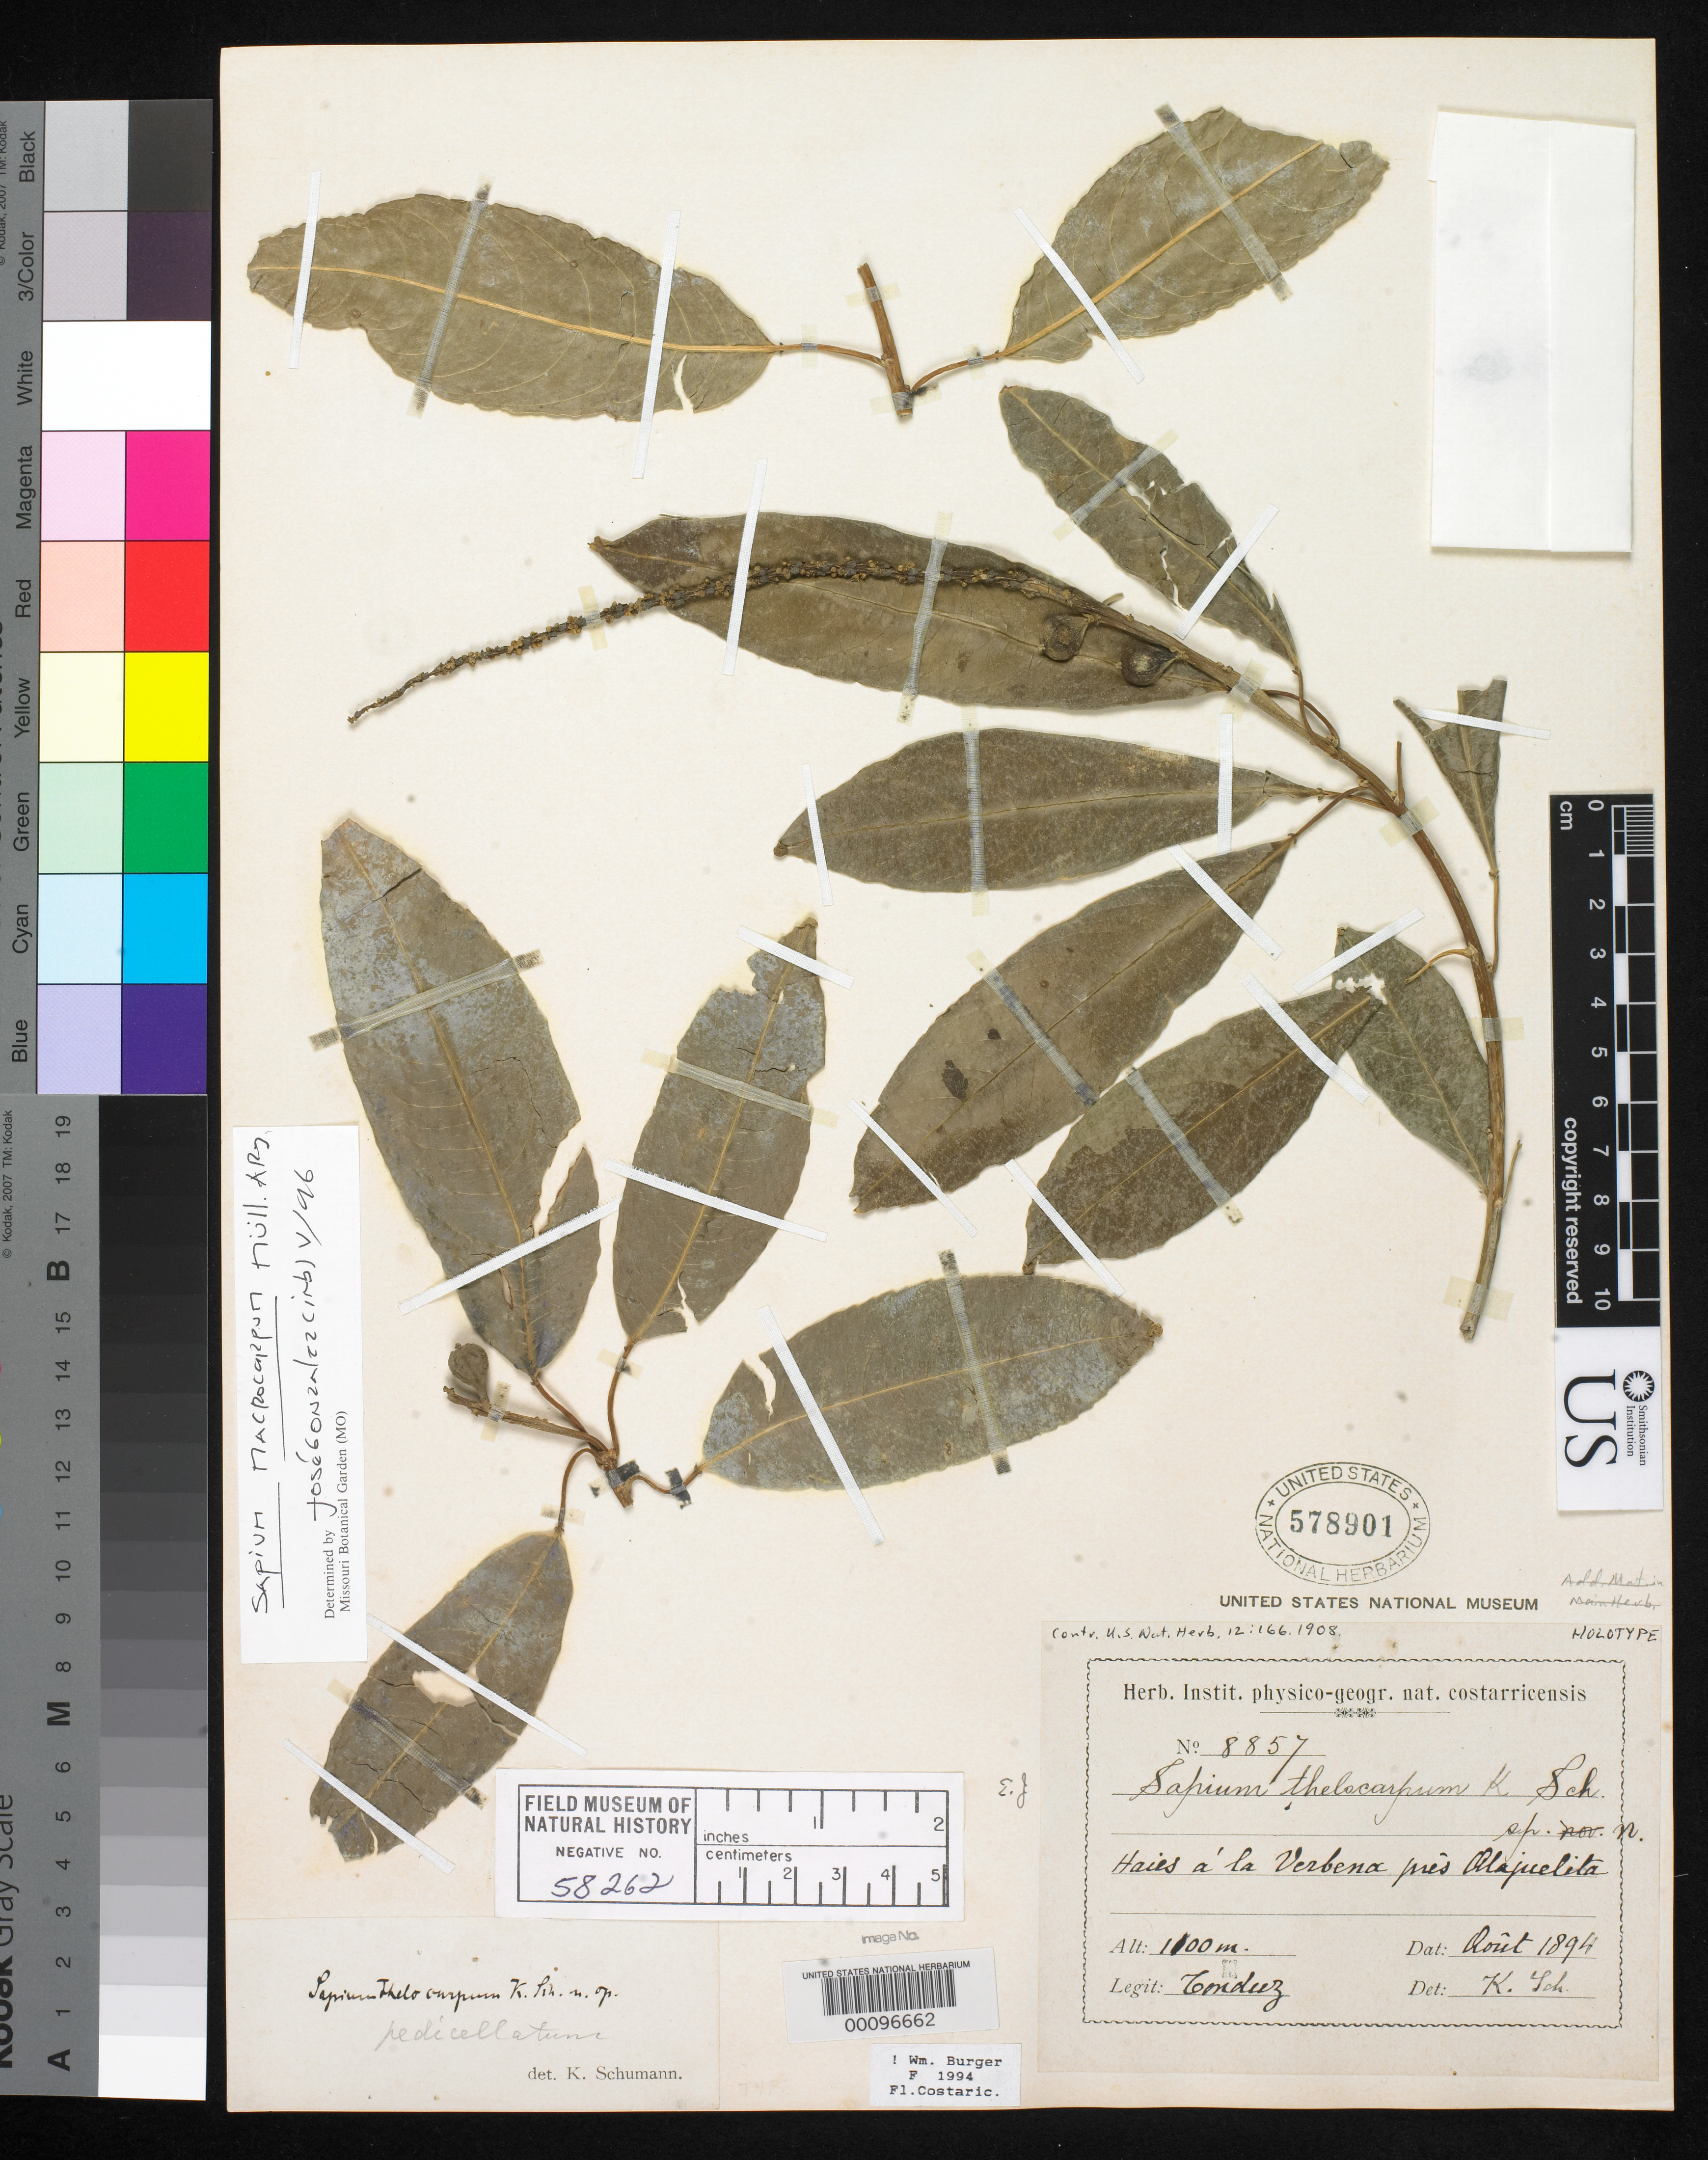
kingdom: Plantae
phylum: Tracheophyta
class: Magnoliopsida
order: Malpighiales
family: Euphorbiaceae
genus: Sapium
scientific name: Sapium thelocarpum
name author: K. Schum. & Pittier in Pittier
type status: Holotype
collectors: A. Tonduz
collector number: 8857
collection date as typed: Aug 1894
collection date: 1894-08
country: Costa Rica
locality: La Verbena pres Alajuelita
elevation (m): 1100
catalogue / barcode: US 578901